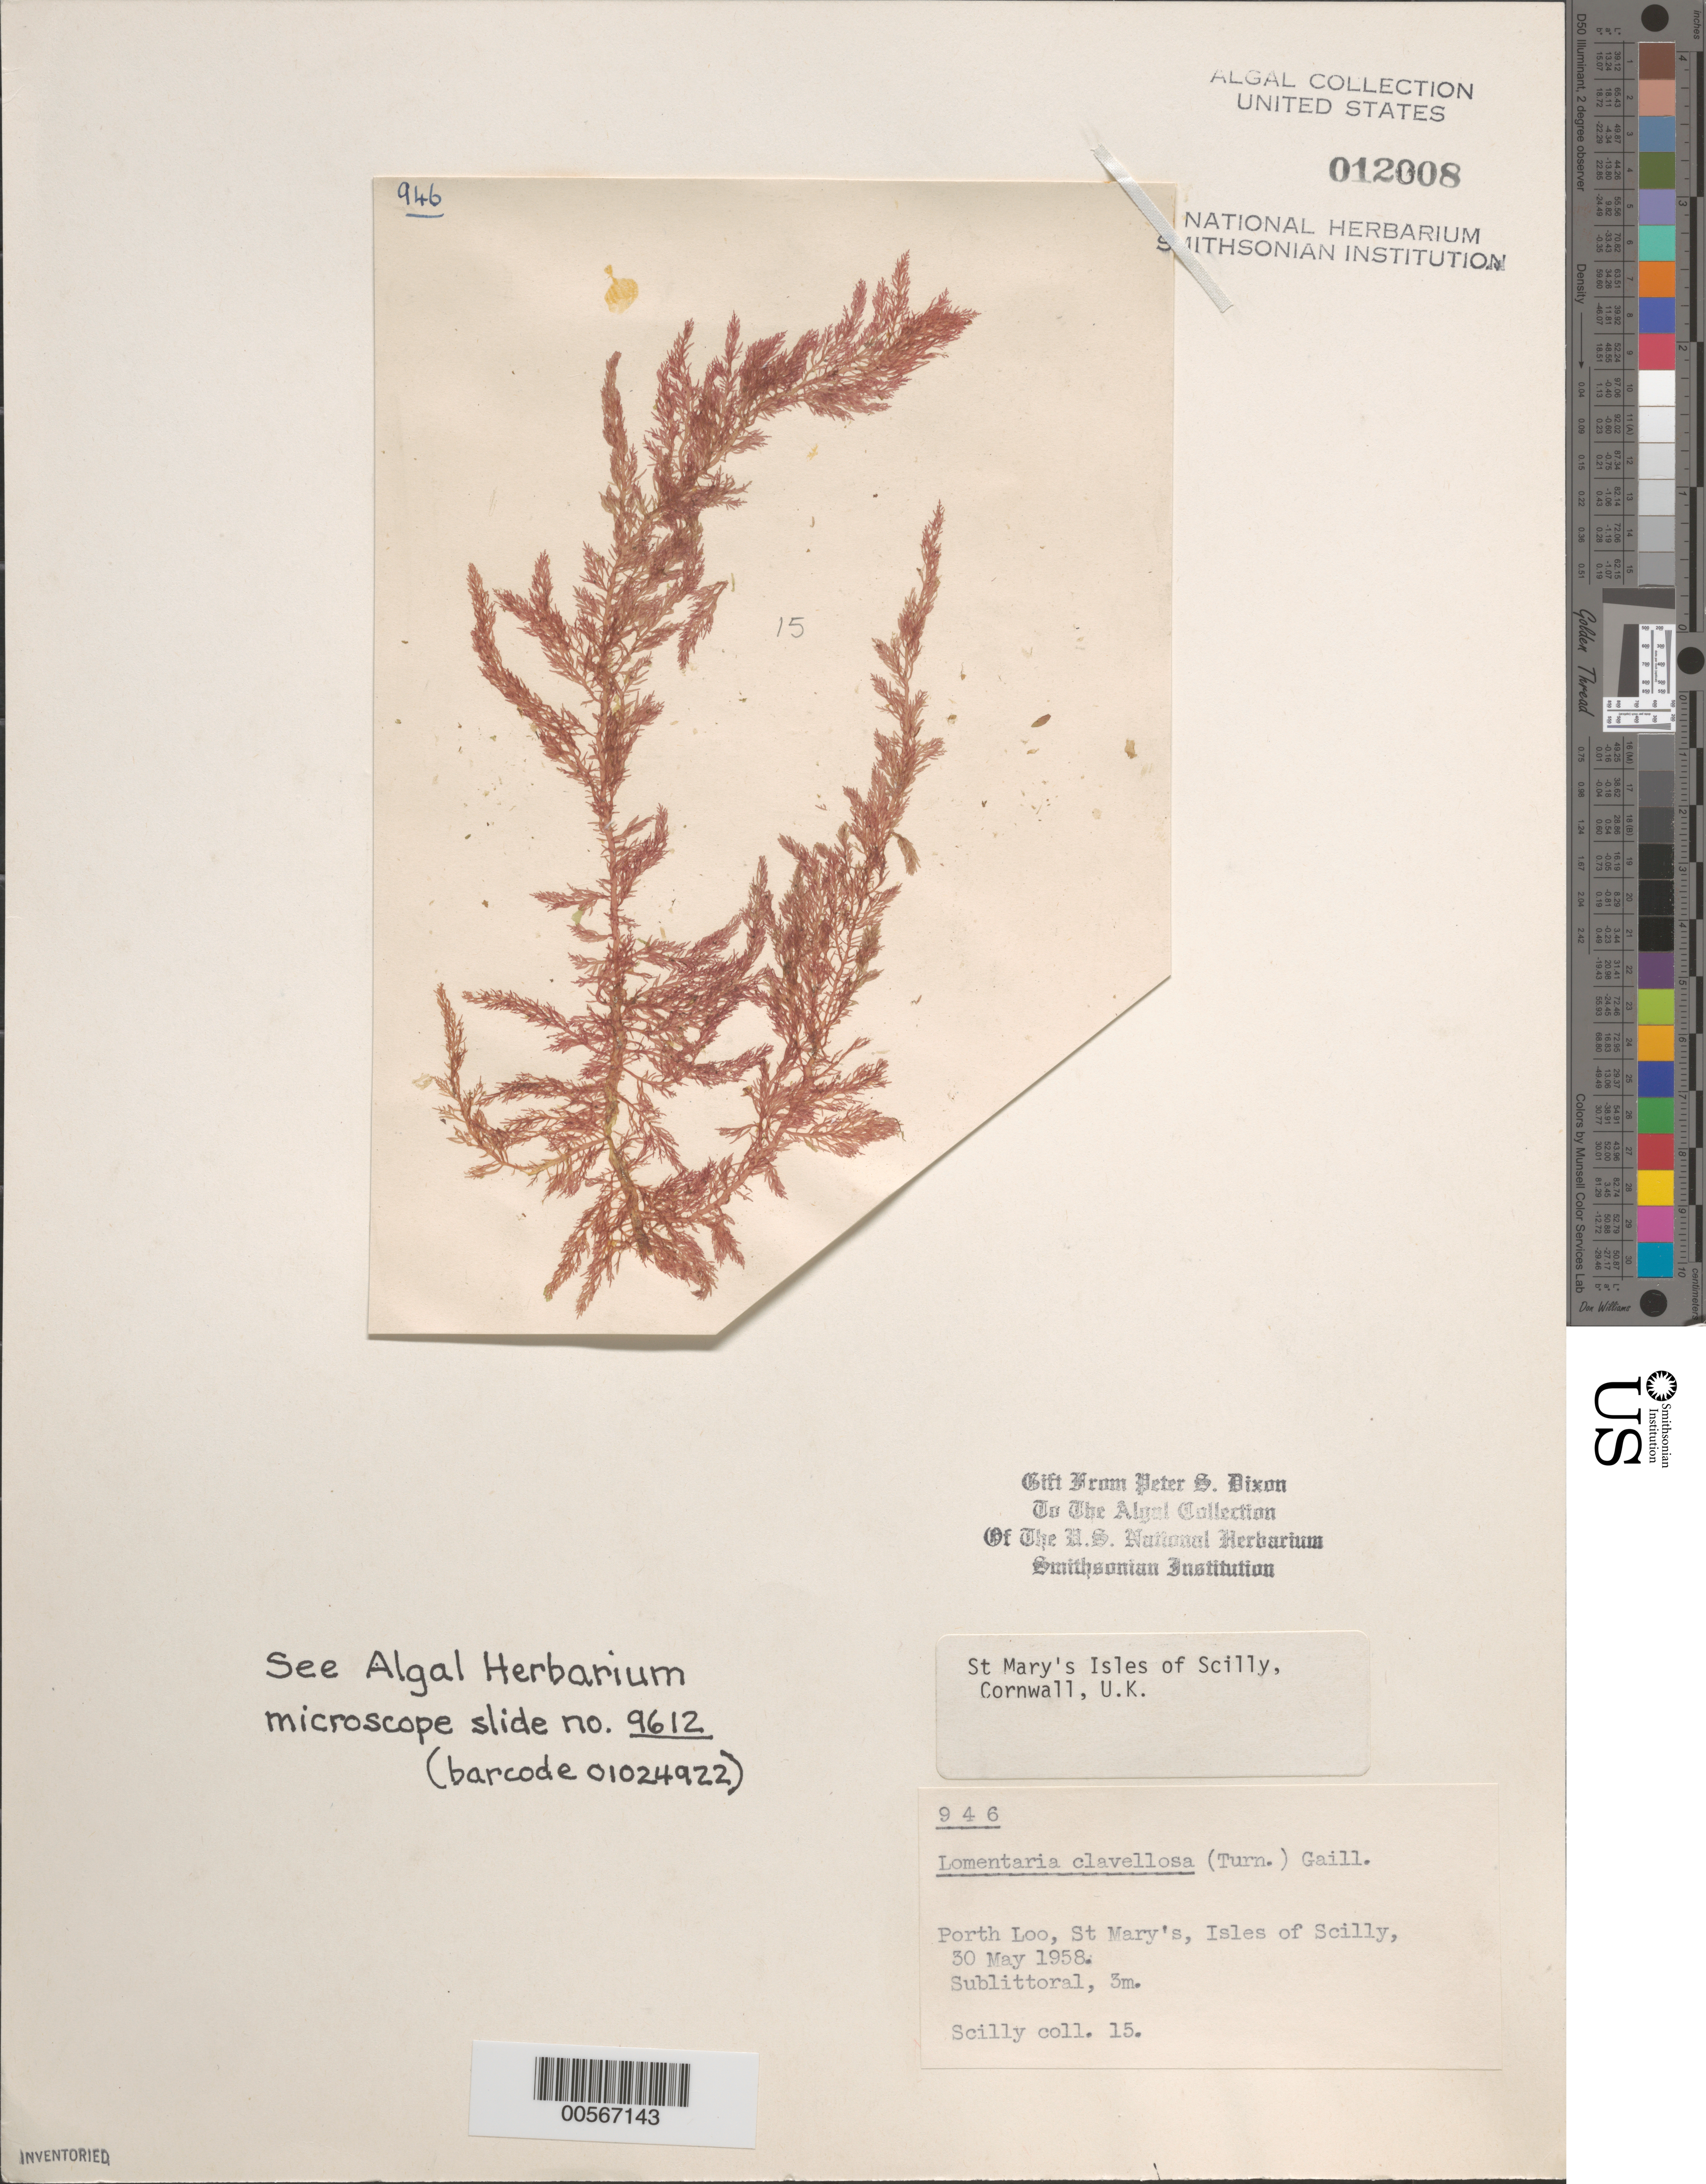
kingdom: Plantae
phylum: Rhodophyta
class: Florideophyceae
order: Rhodymeniales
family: Lomentariaceae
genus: Lomentaria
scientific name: Lomentaria clavellosa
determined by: Dixon, P. S.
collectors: P. S. Dixon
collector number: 15 & PSD 946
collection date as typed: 30 May 1958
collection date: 1958-05-30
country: United Kingdom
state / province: England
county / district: Council of the Isles of Scilly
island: St. Mary's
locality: Porth Loo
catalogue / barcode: US 12008